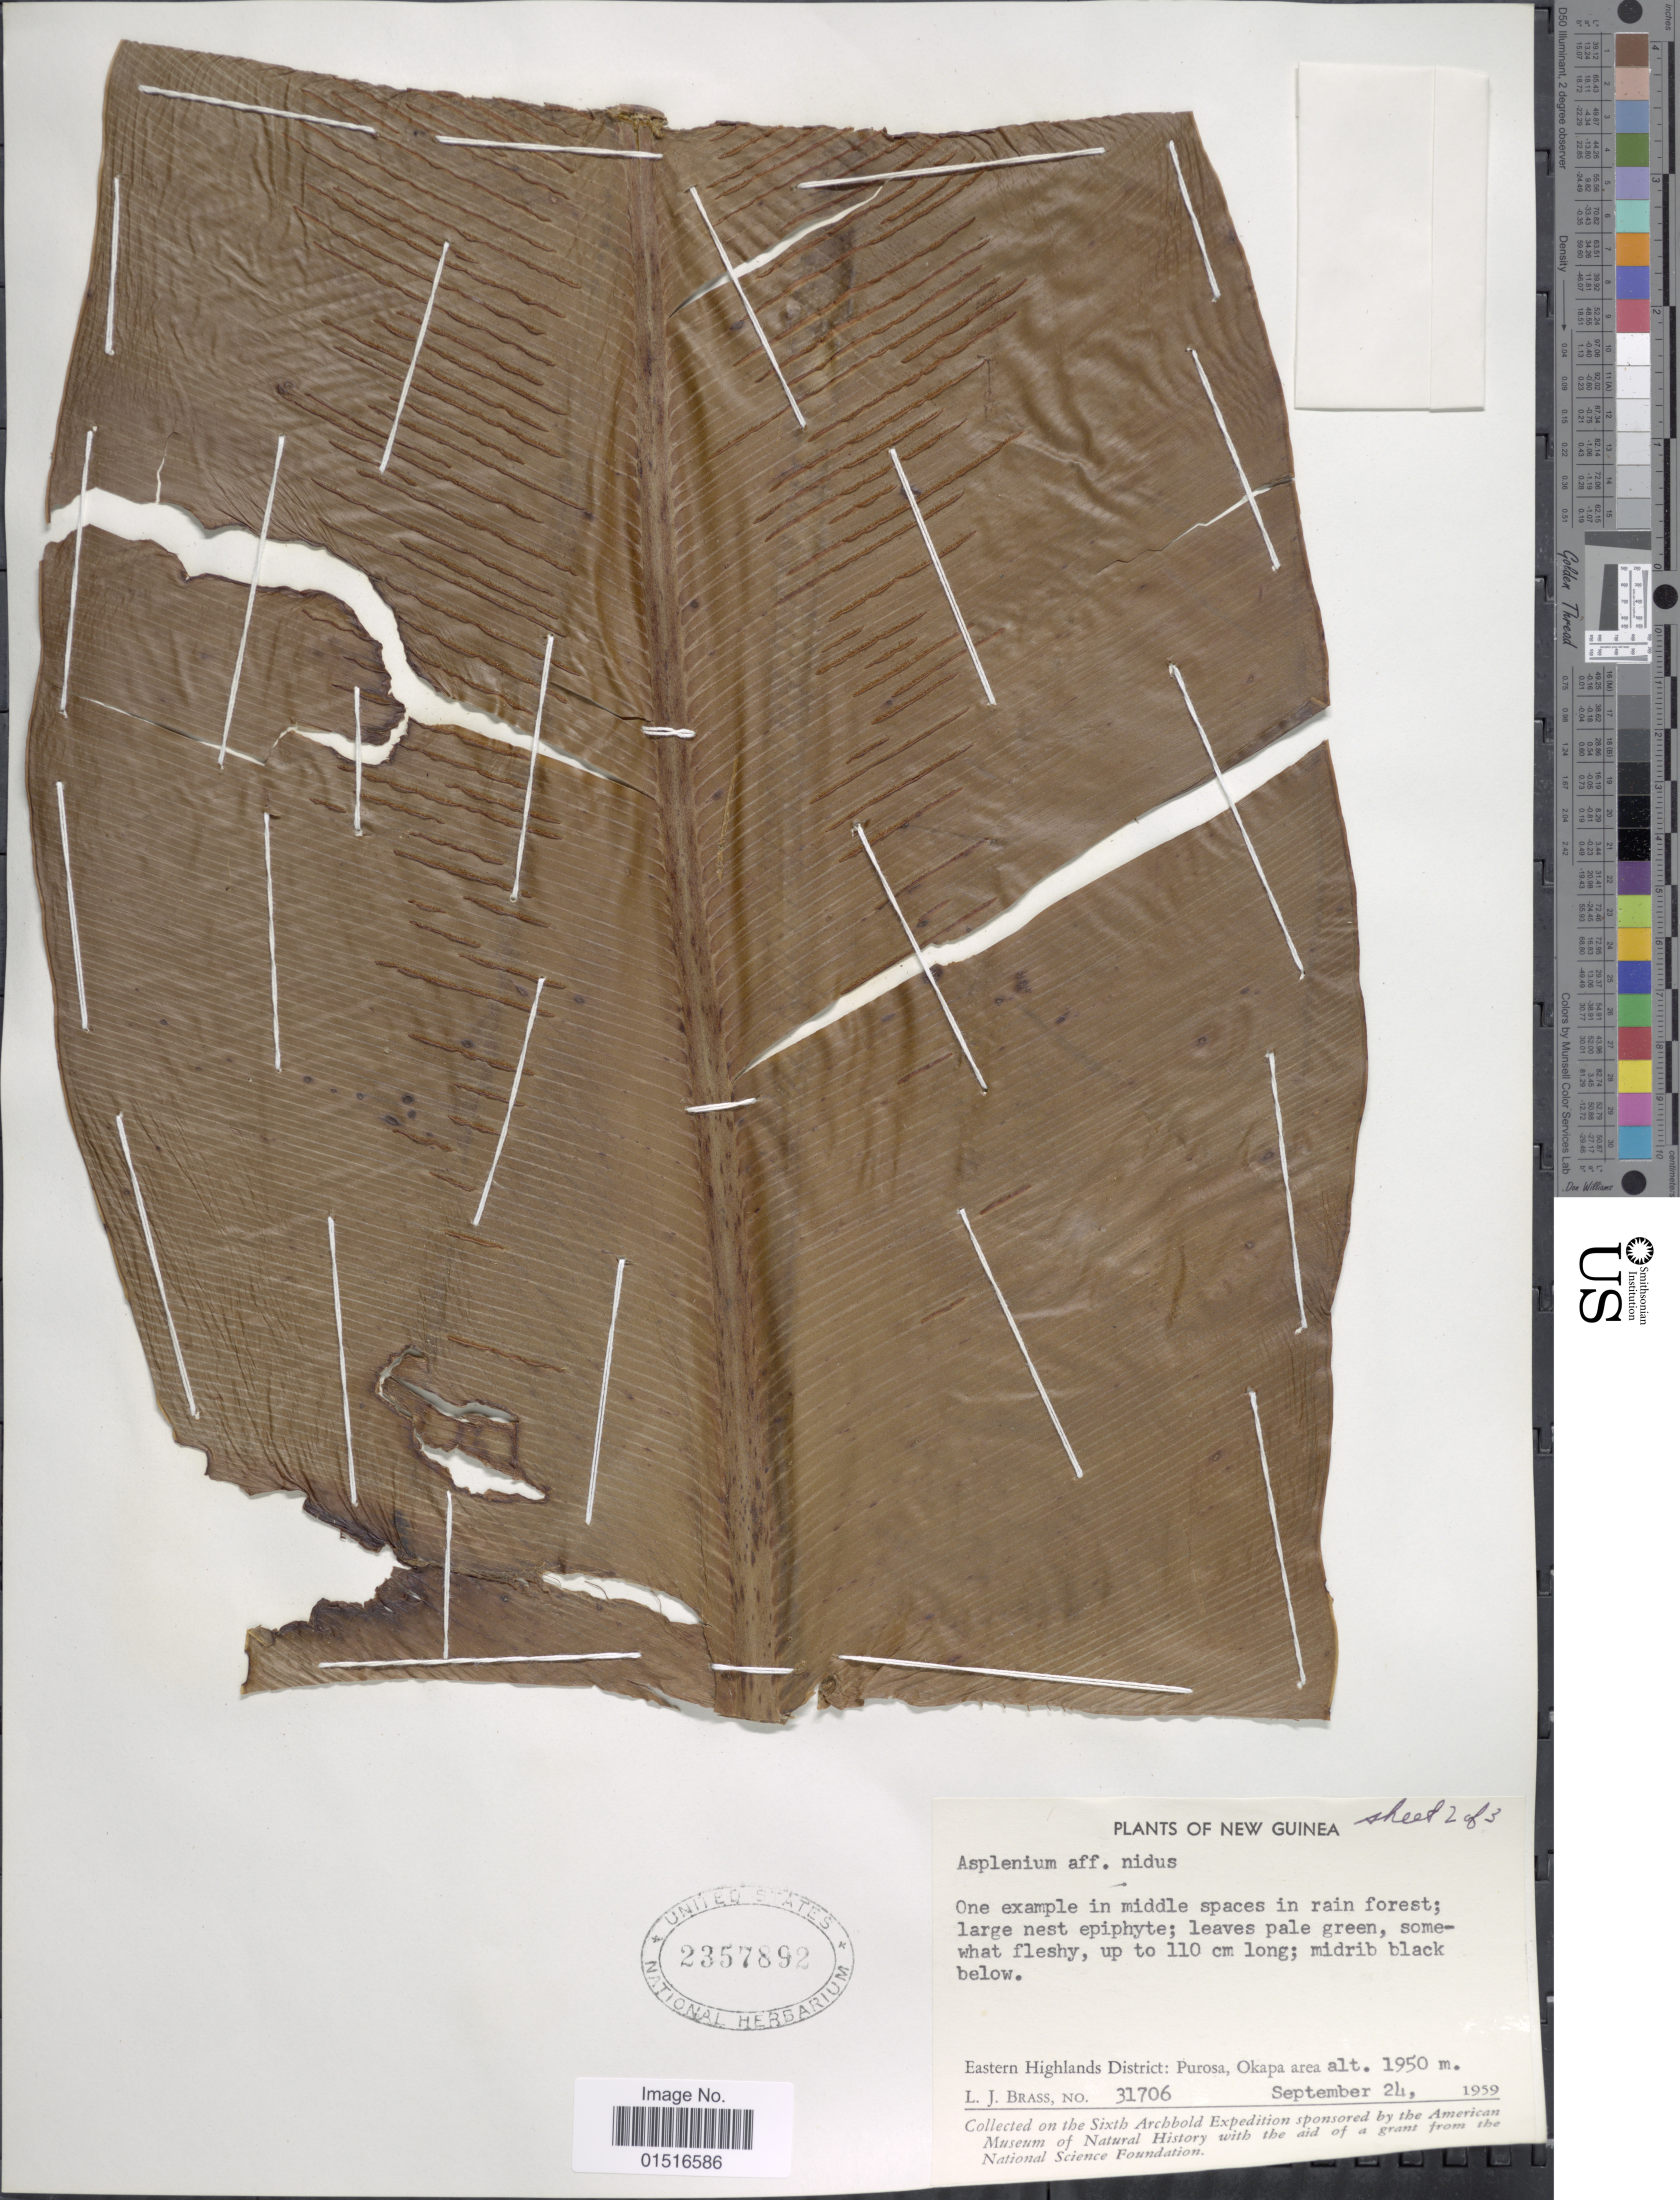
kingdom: Plantae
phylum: Tracheophyta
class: Polypodiopsida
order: Polypodiales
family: Aspleniaceae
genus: Asplenium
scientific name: Asplenium nidus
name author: L.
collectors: L. J. Brass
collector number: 31706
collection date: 1959-09-24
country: Papua New Guinea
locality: New Guinea, Eastern Highlands District: Purosa, Okapa area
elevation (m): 1950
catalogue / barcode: US 2357892